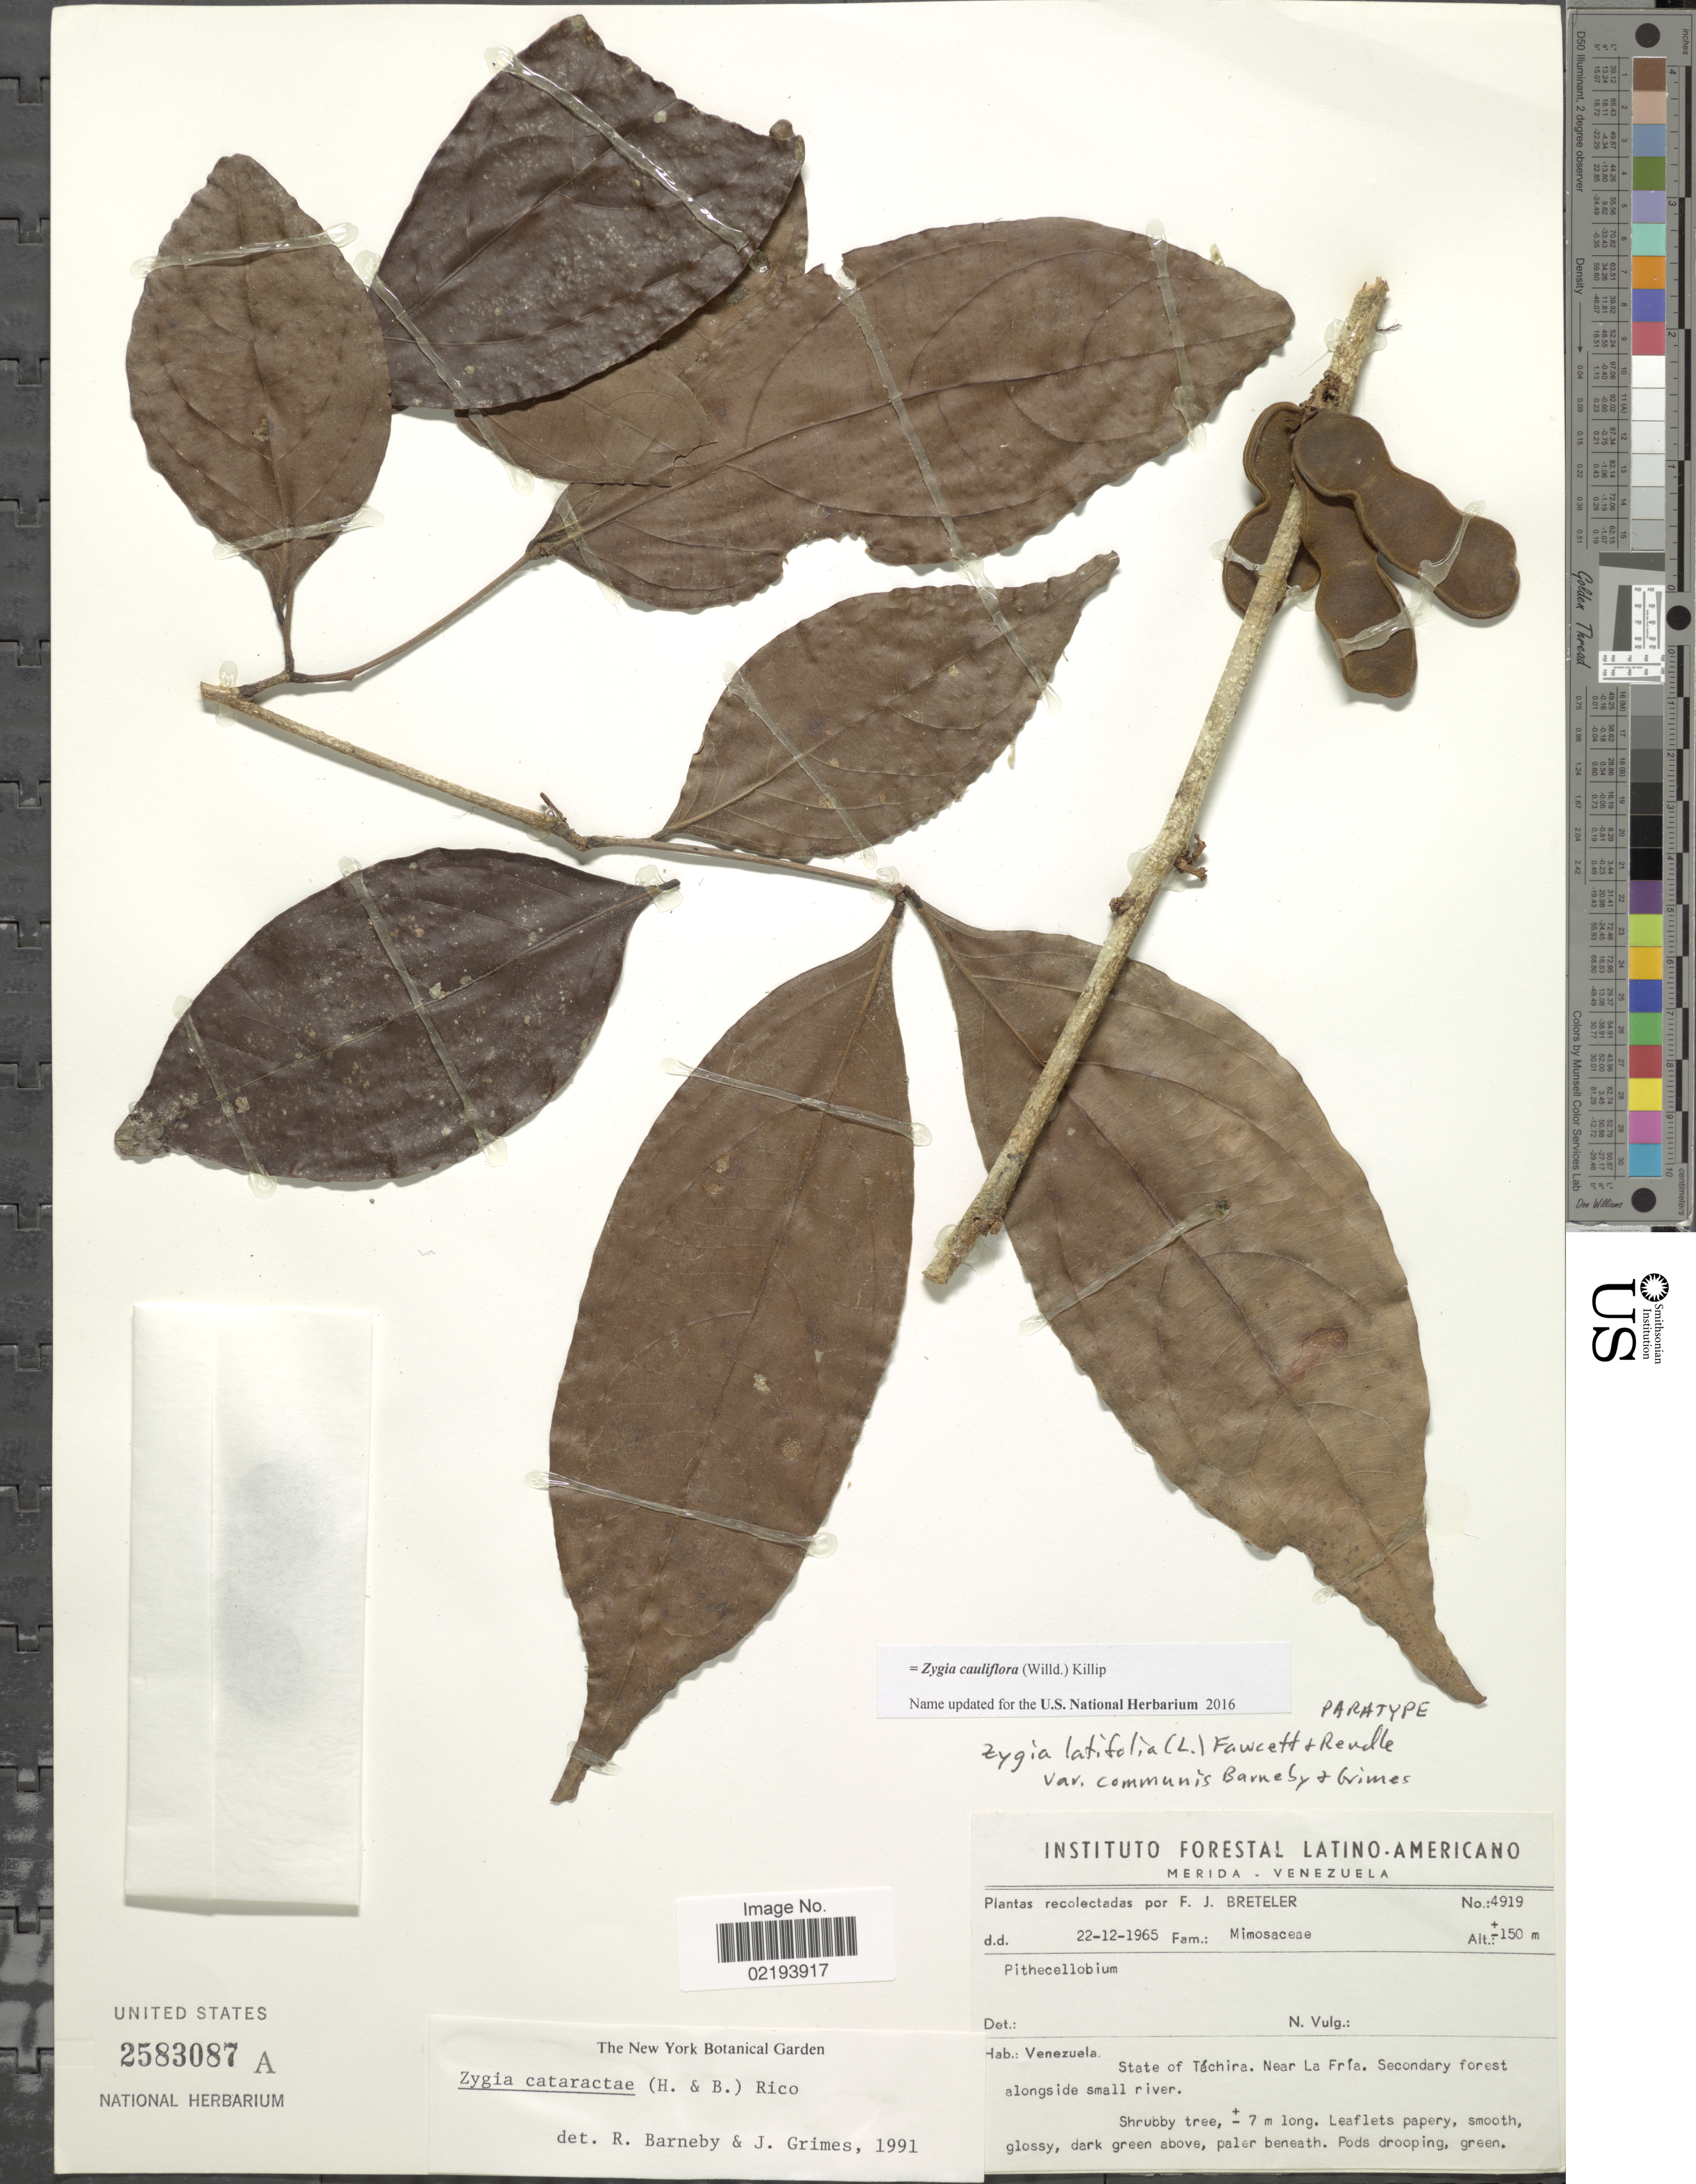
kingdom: Plantae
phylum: Tracheophyta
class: Magnoliopsida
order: Fabales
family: Fabaceae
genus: Zygia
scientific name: Zygia cauliflora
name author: (Willd.) Killip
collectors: F. J. Breteler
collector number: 4919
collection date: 1965-12-22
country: Venezuela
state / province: Tachira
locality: Near La Fría. Secondary forest alongside small river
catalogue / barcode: US 2583087A